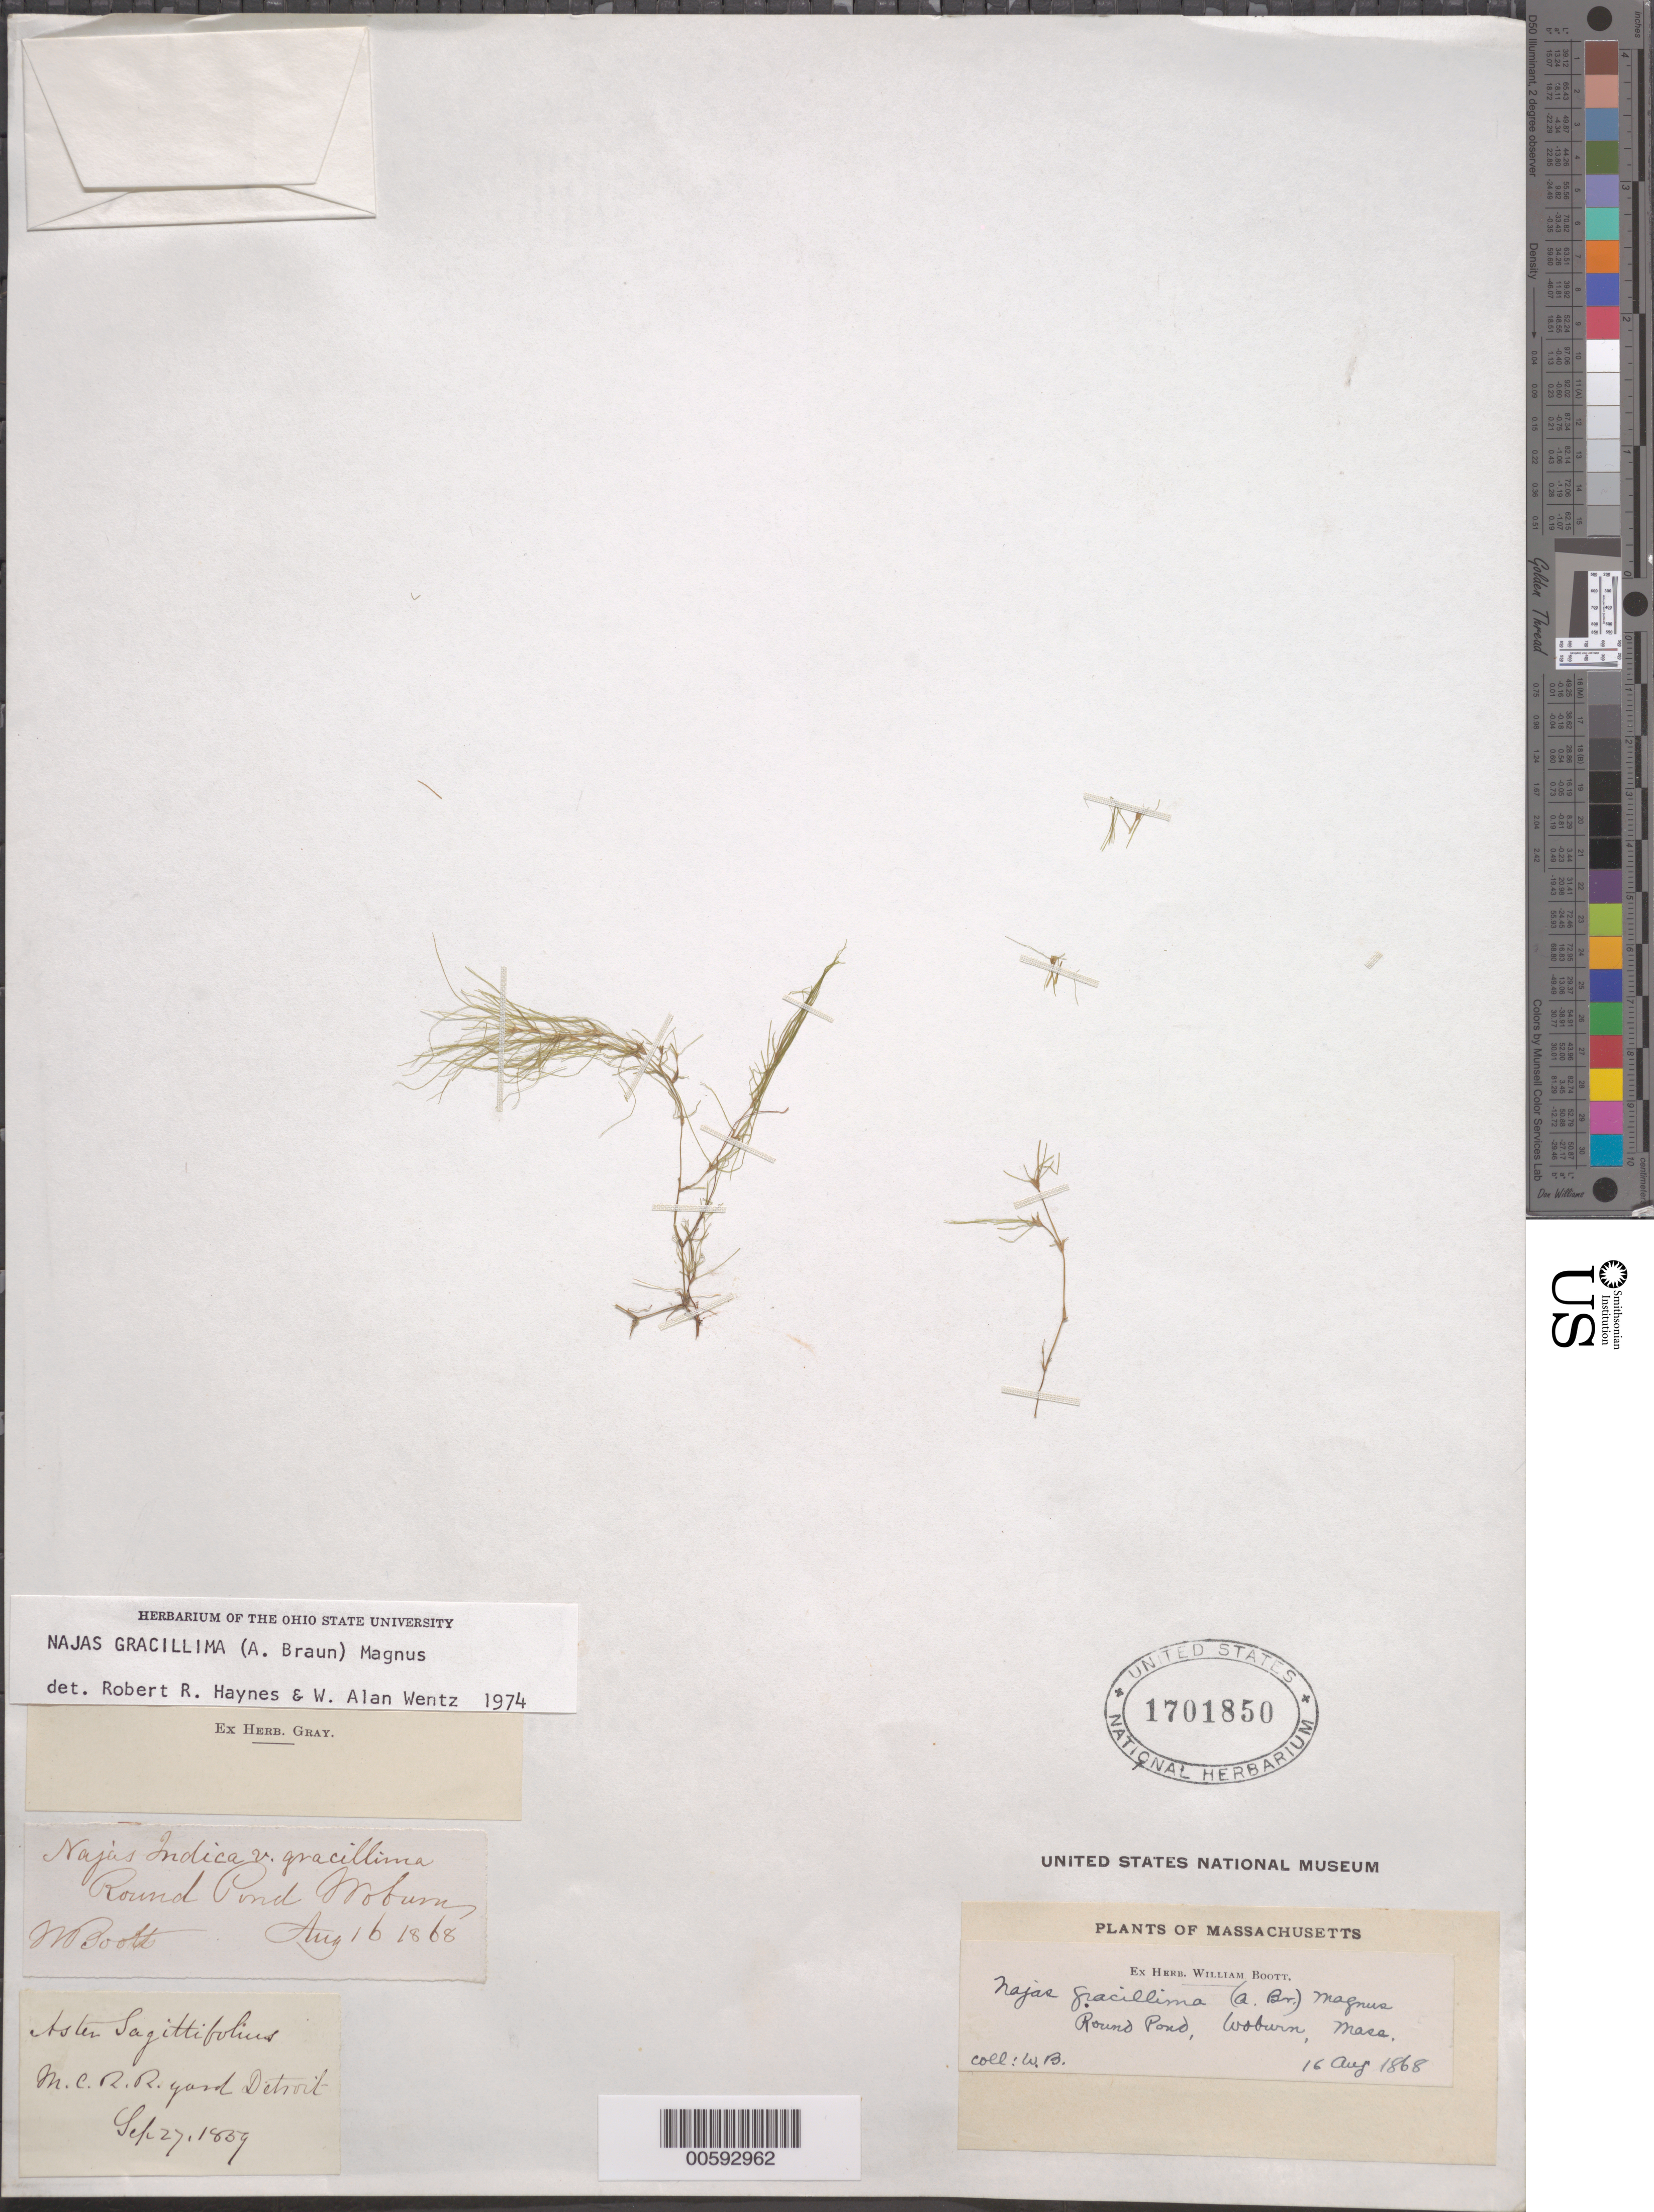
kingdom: Plantae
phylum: Tracheophyta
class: Liliopsida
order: Alismatales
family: Hydrocharitaceae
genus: Najas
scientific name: Najas gracillima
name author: (A. Braun) Magnus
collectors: W. Boott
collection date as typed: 16 Aug 1868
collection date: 1868-08-16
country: United States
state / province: Massachusetts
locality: Woburn, Round Pond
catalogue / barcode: US 1701850